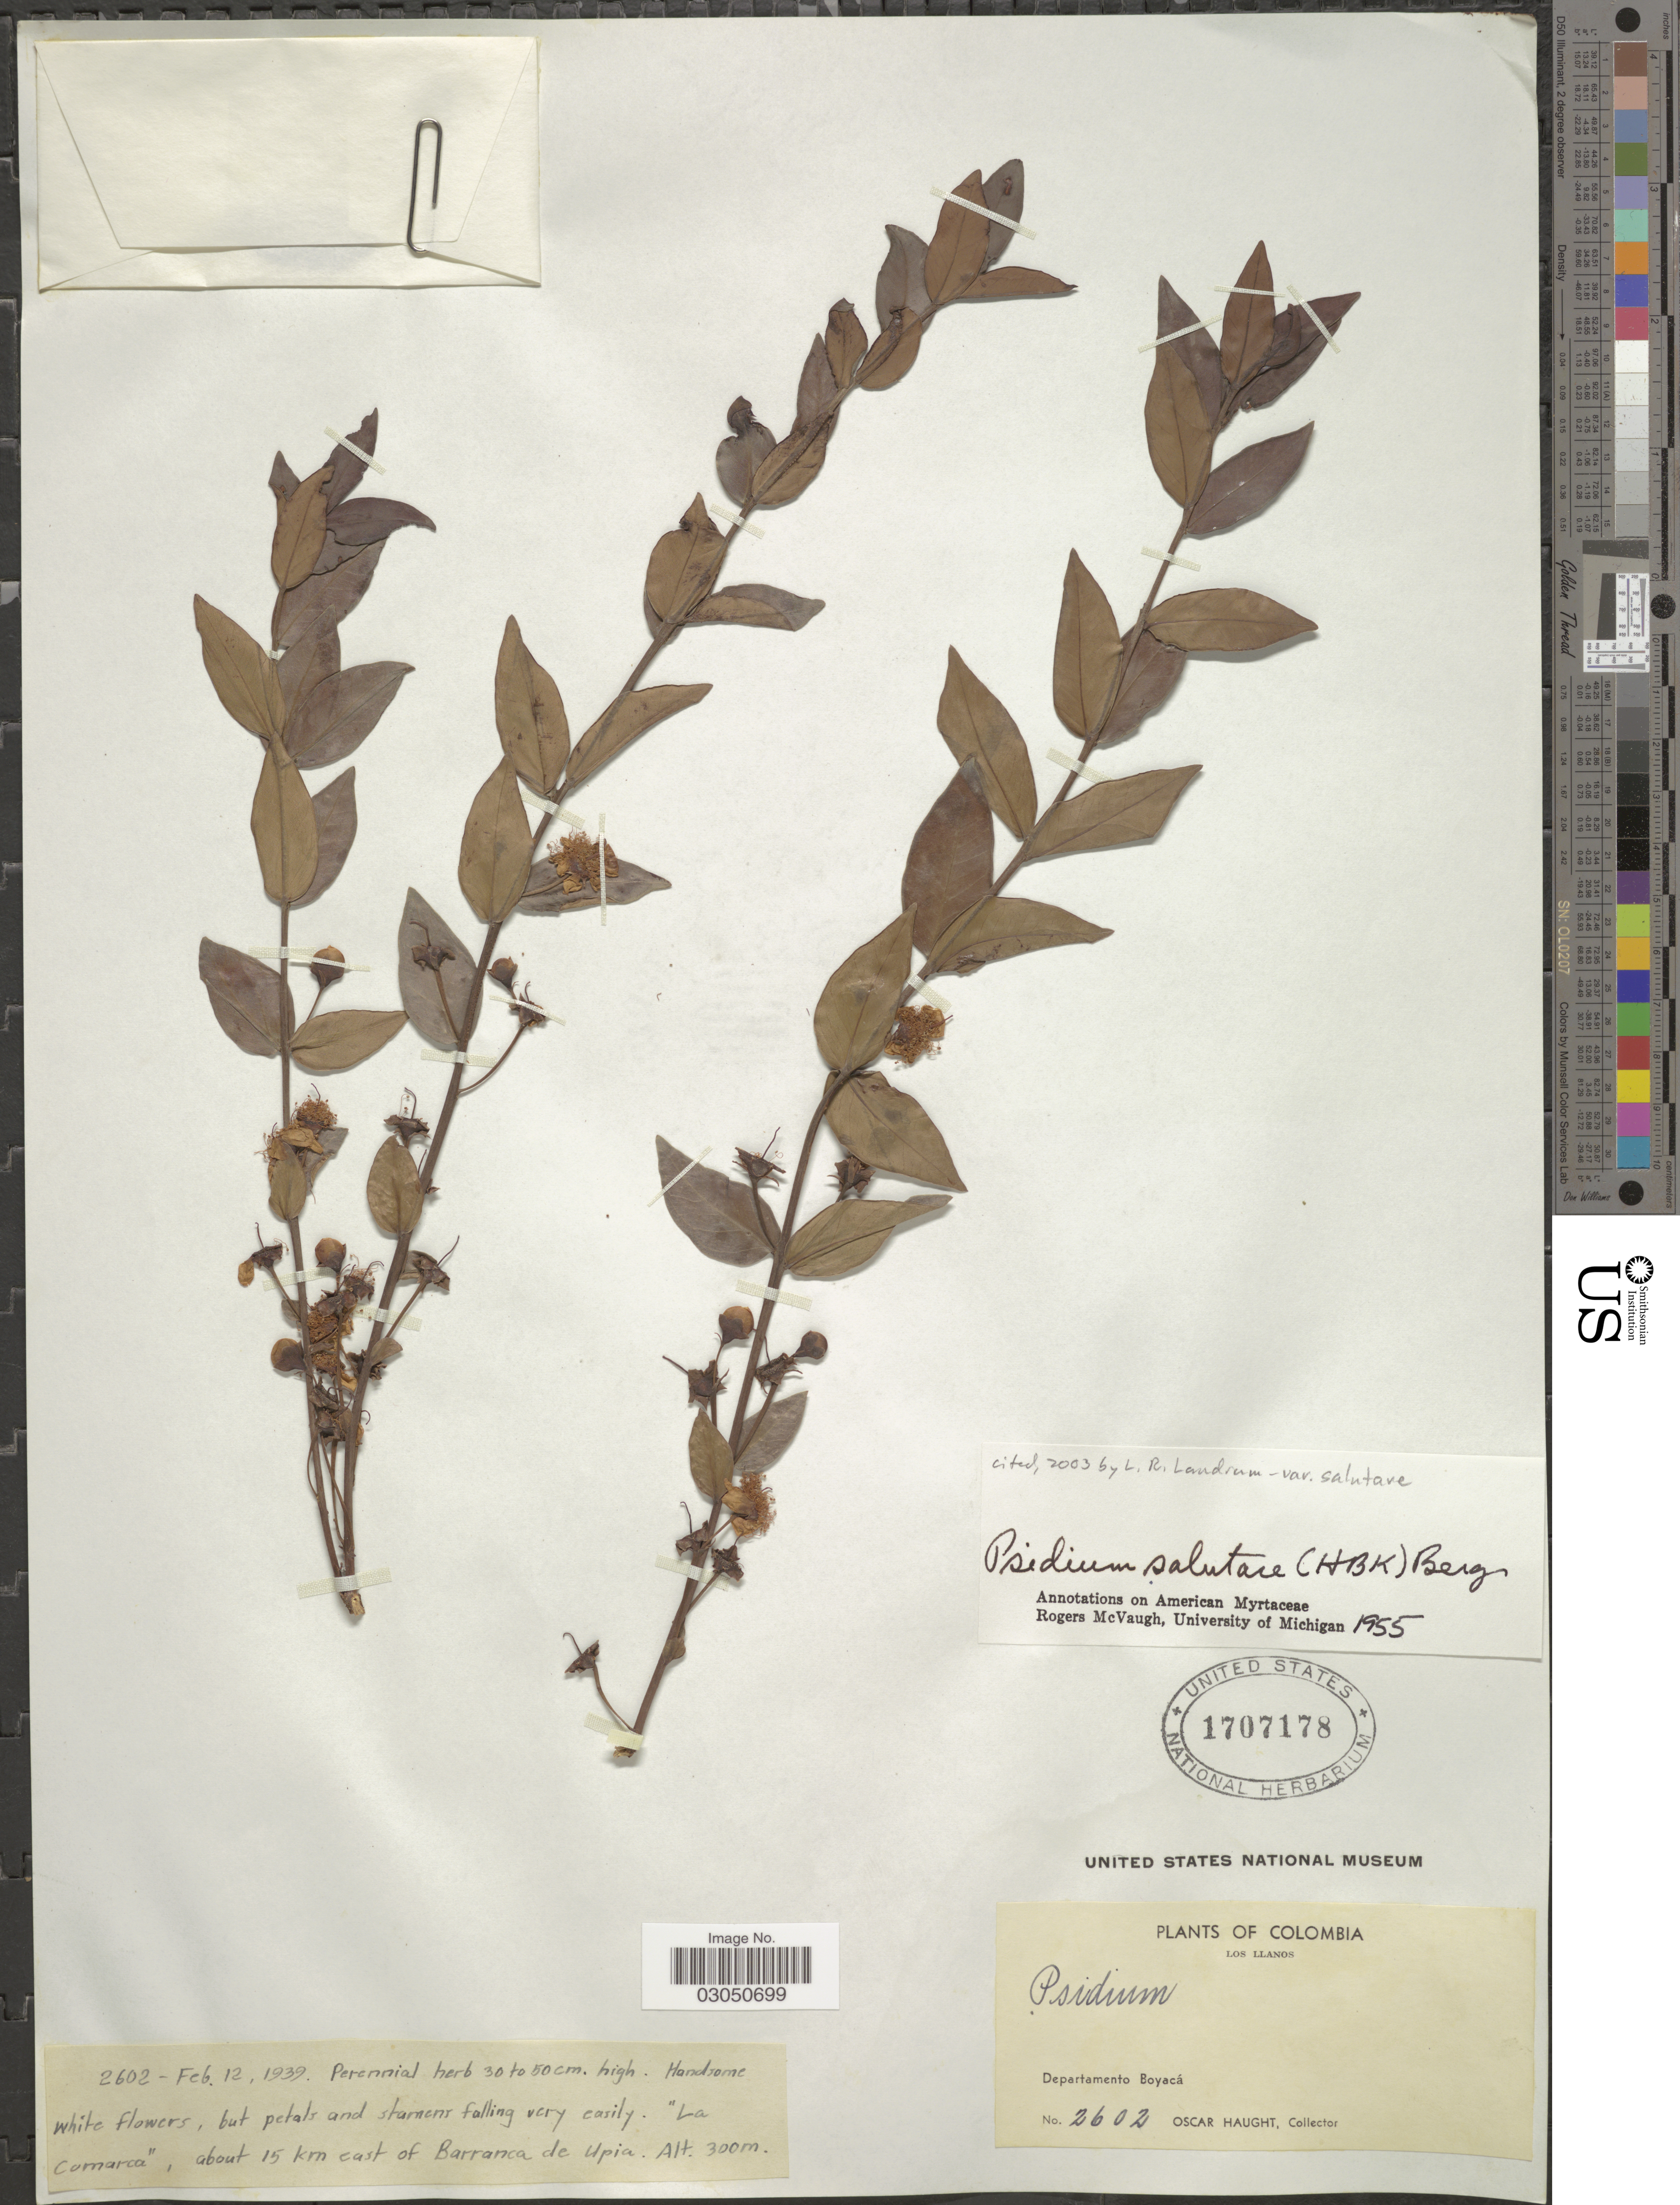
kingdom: Plantae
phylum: Tracheophyta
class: Magnoliopsida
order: Myrtales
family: Myrtaceae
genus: Psidium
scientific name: Psidium salutare var. salutare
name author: (Kunth) O. Berg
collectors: O. L. Haught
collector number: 2602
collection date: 1939-02-12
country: Colombia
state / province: Boyacá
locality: Los Llanos. Deparamento Boyacá. "La Comarca", about 15 km east of Barranca de Upia.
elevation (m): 300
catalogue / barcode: US 1707178